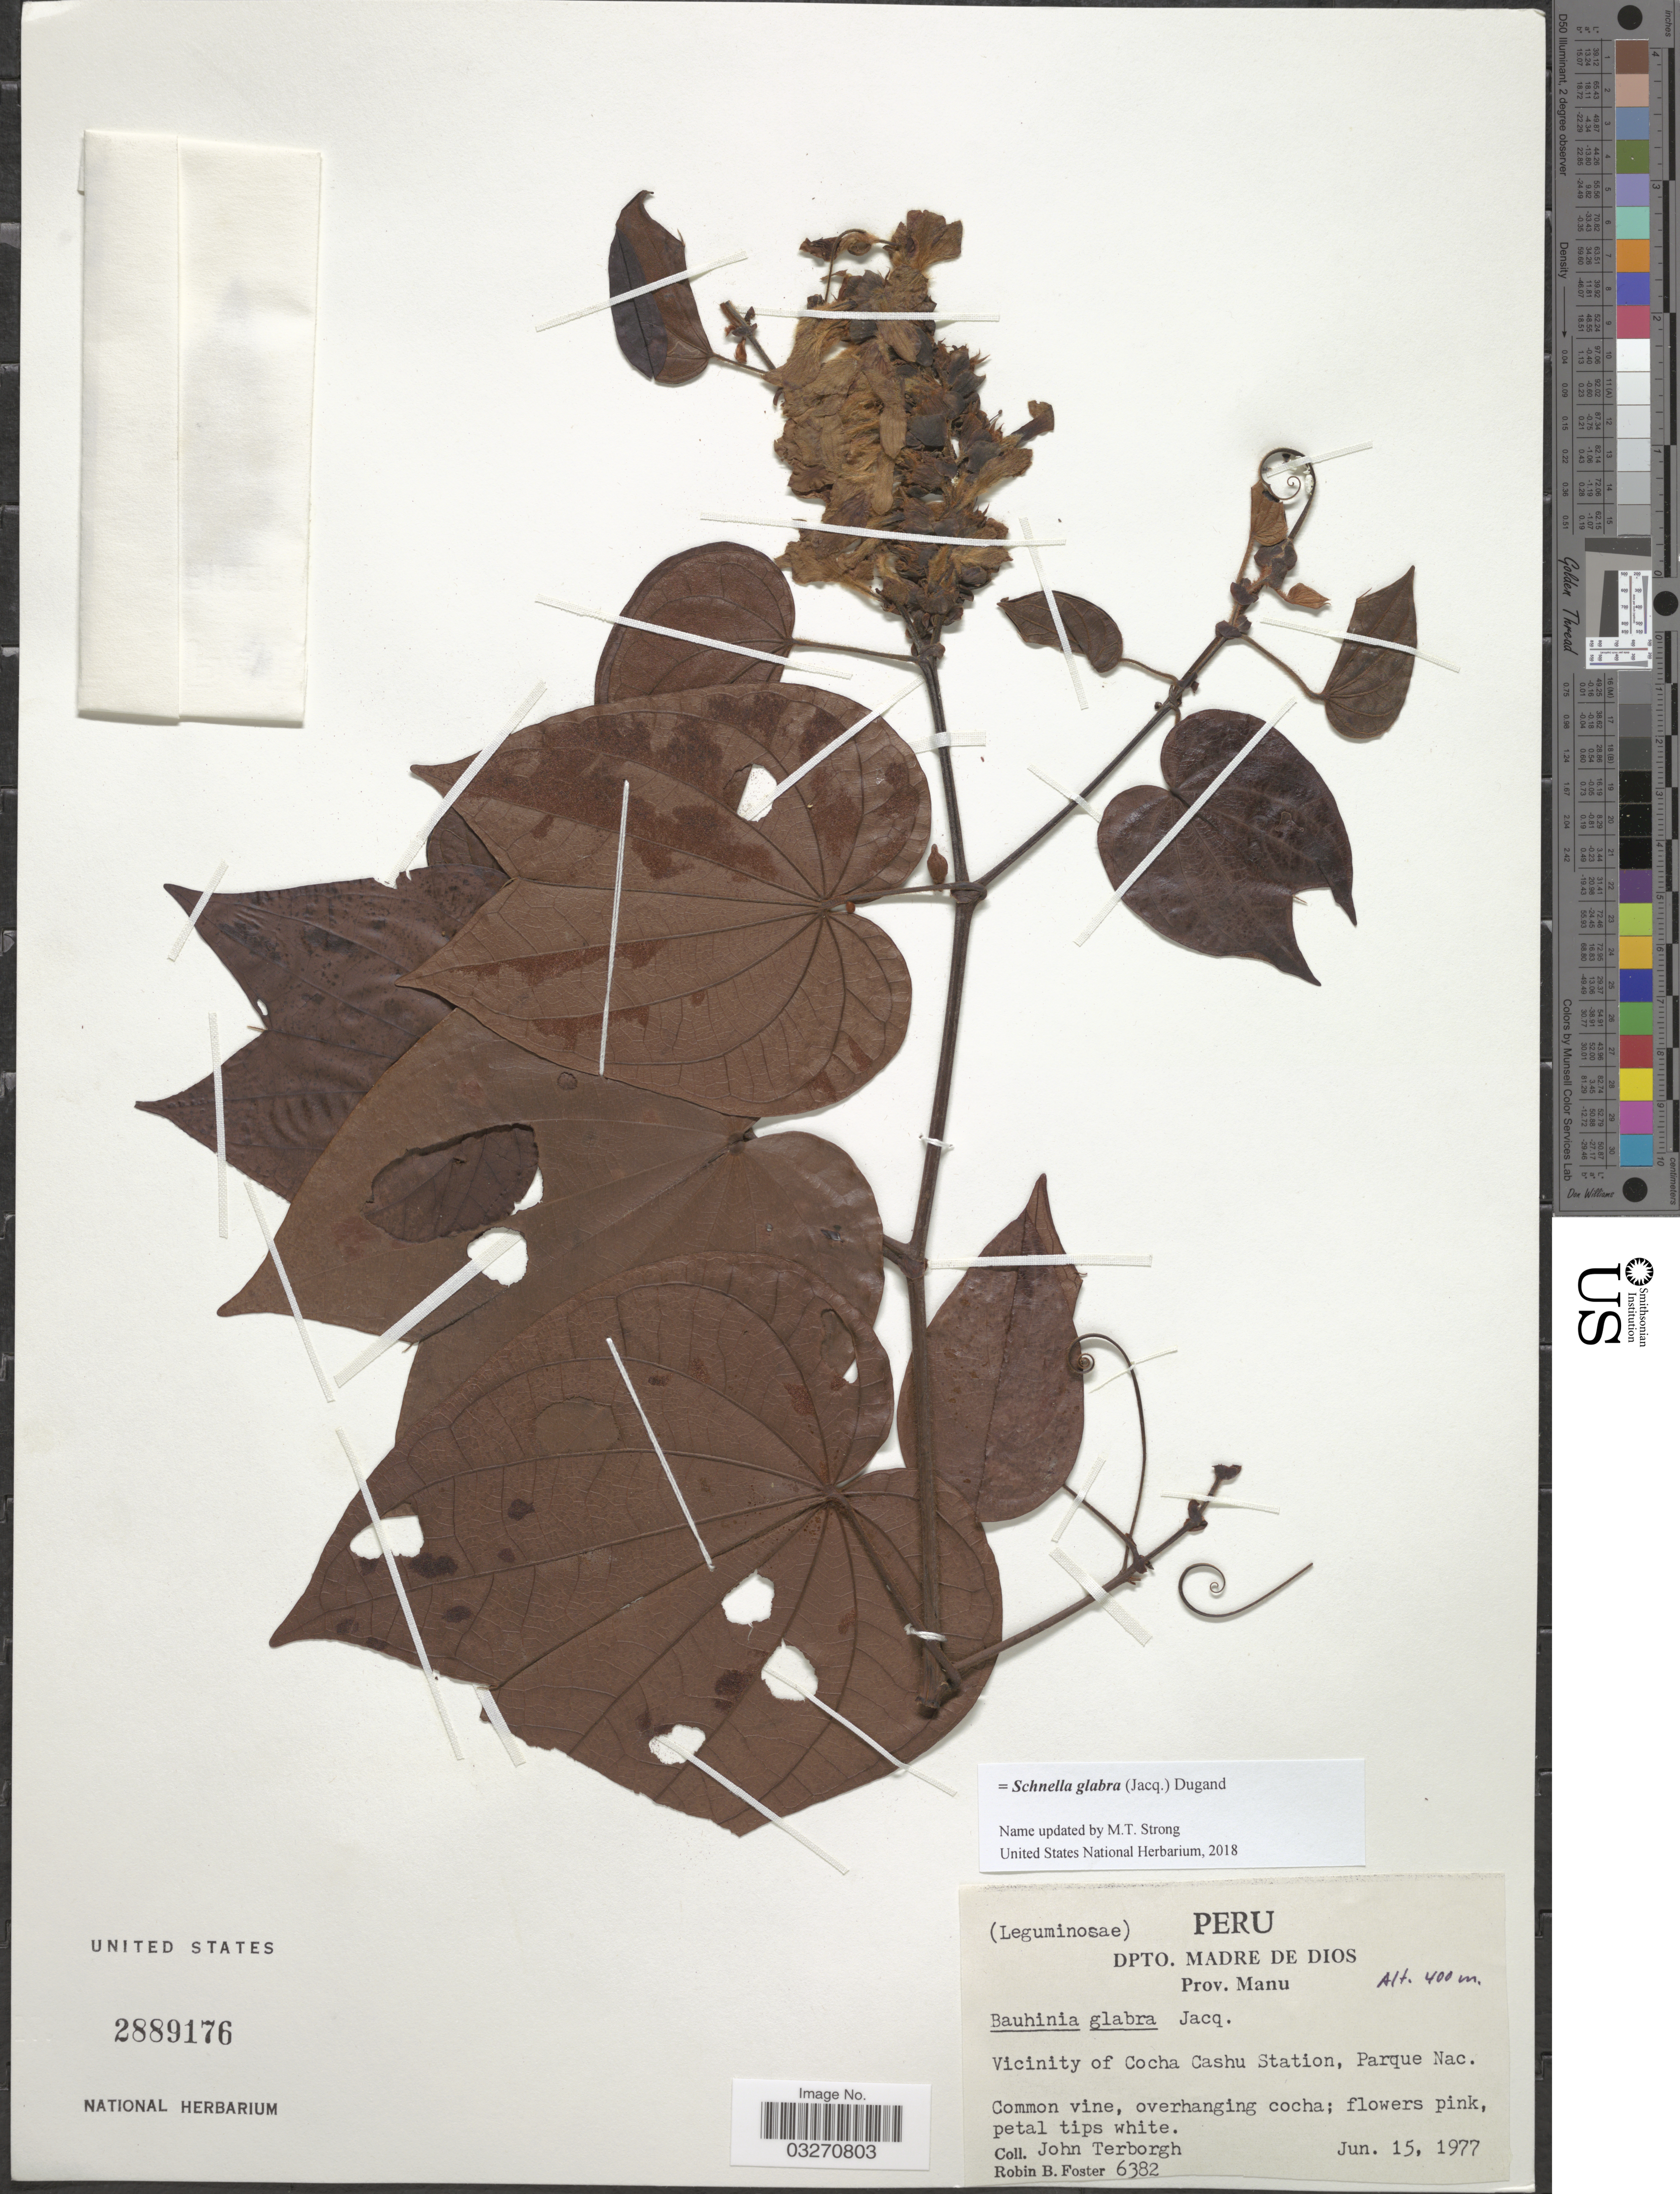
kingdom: Plantae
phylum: Tracheophyta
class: Magnoliopsida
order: Fabales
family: Fabaceae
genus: Schnella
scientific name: Schnella glabra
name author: (Jacq.) Dugand G.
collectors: J. Terborgh & R. B. Foster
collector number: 6382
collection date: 1977-06-15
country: Peru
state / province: Madre de Dios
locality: Dpto. Madre de Dios. Prov Manu. Vicinity of Cocha Cashu Station, Parque Nac.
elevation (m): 400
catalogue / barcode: US 2889176